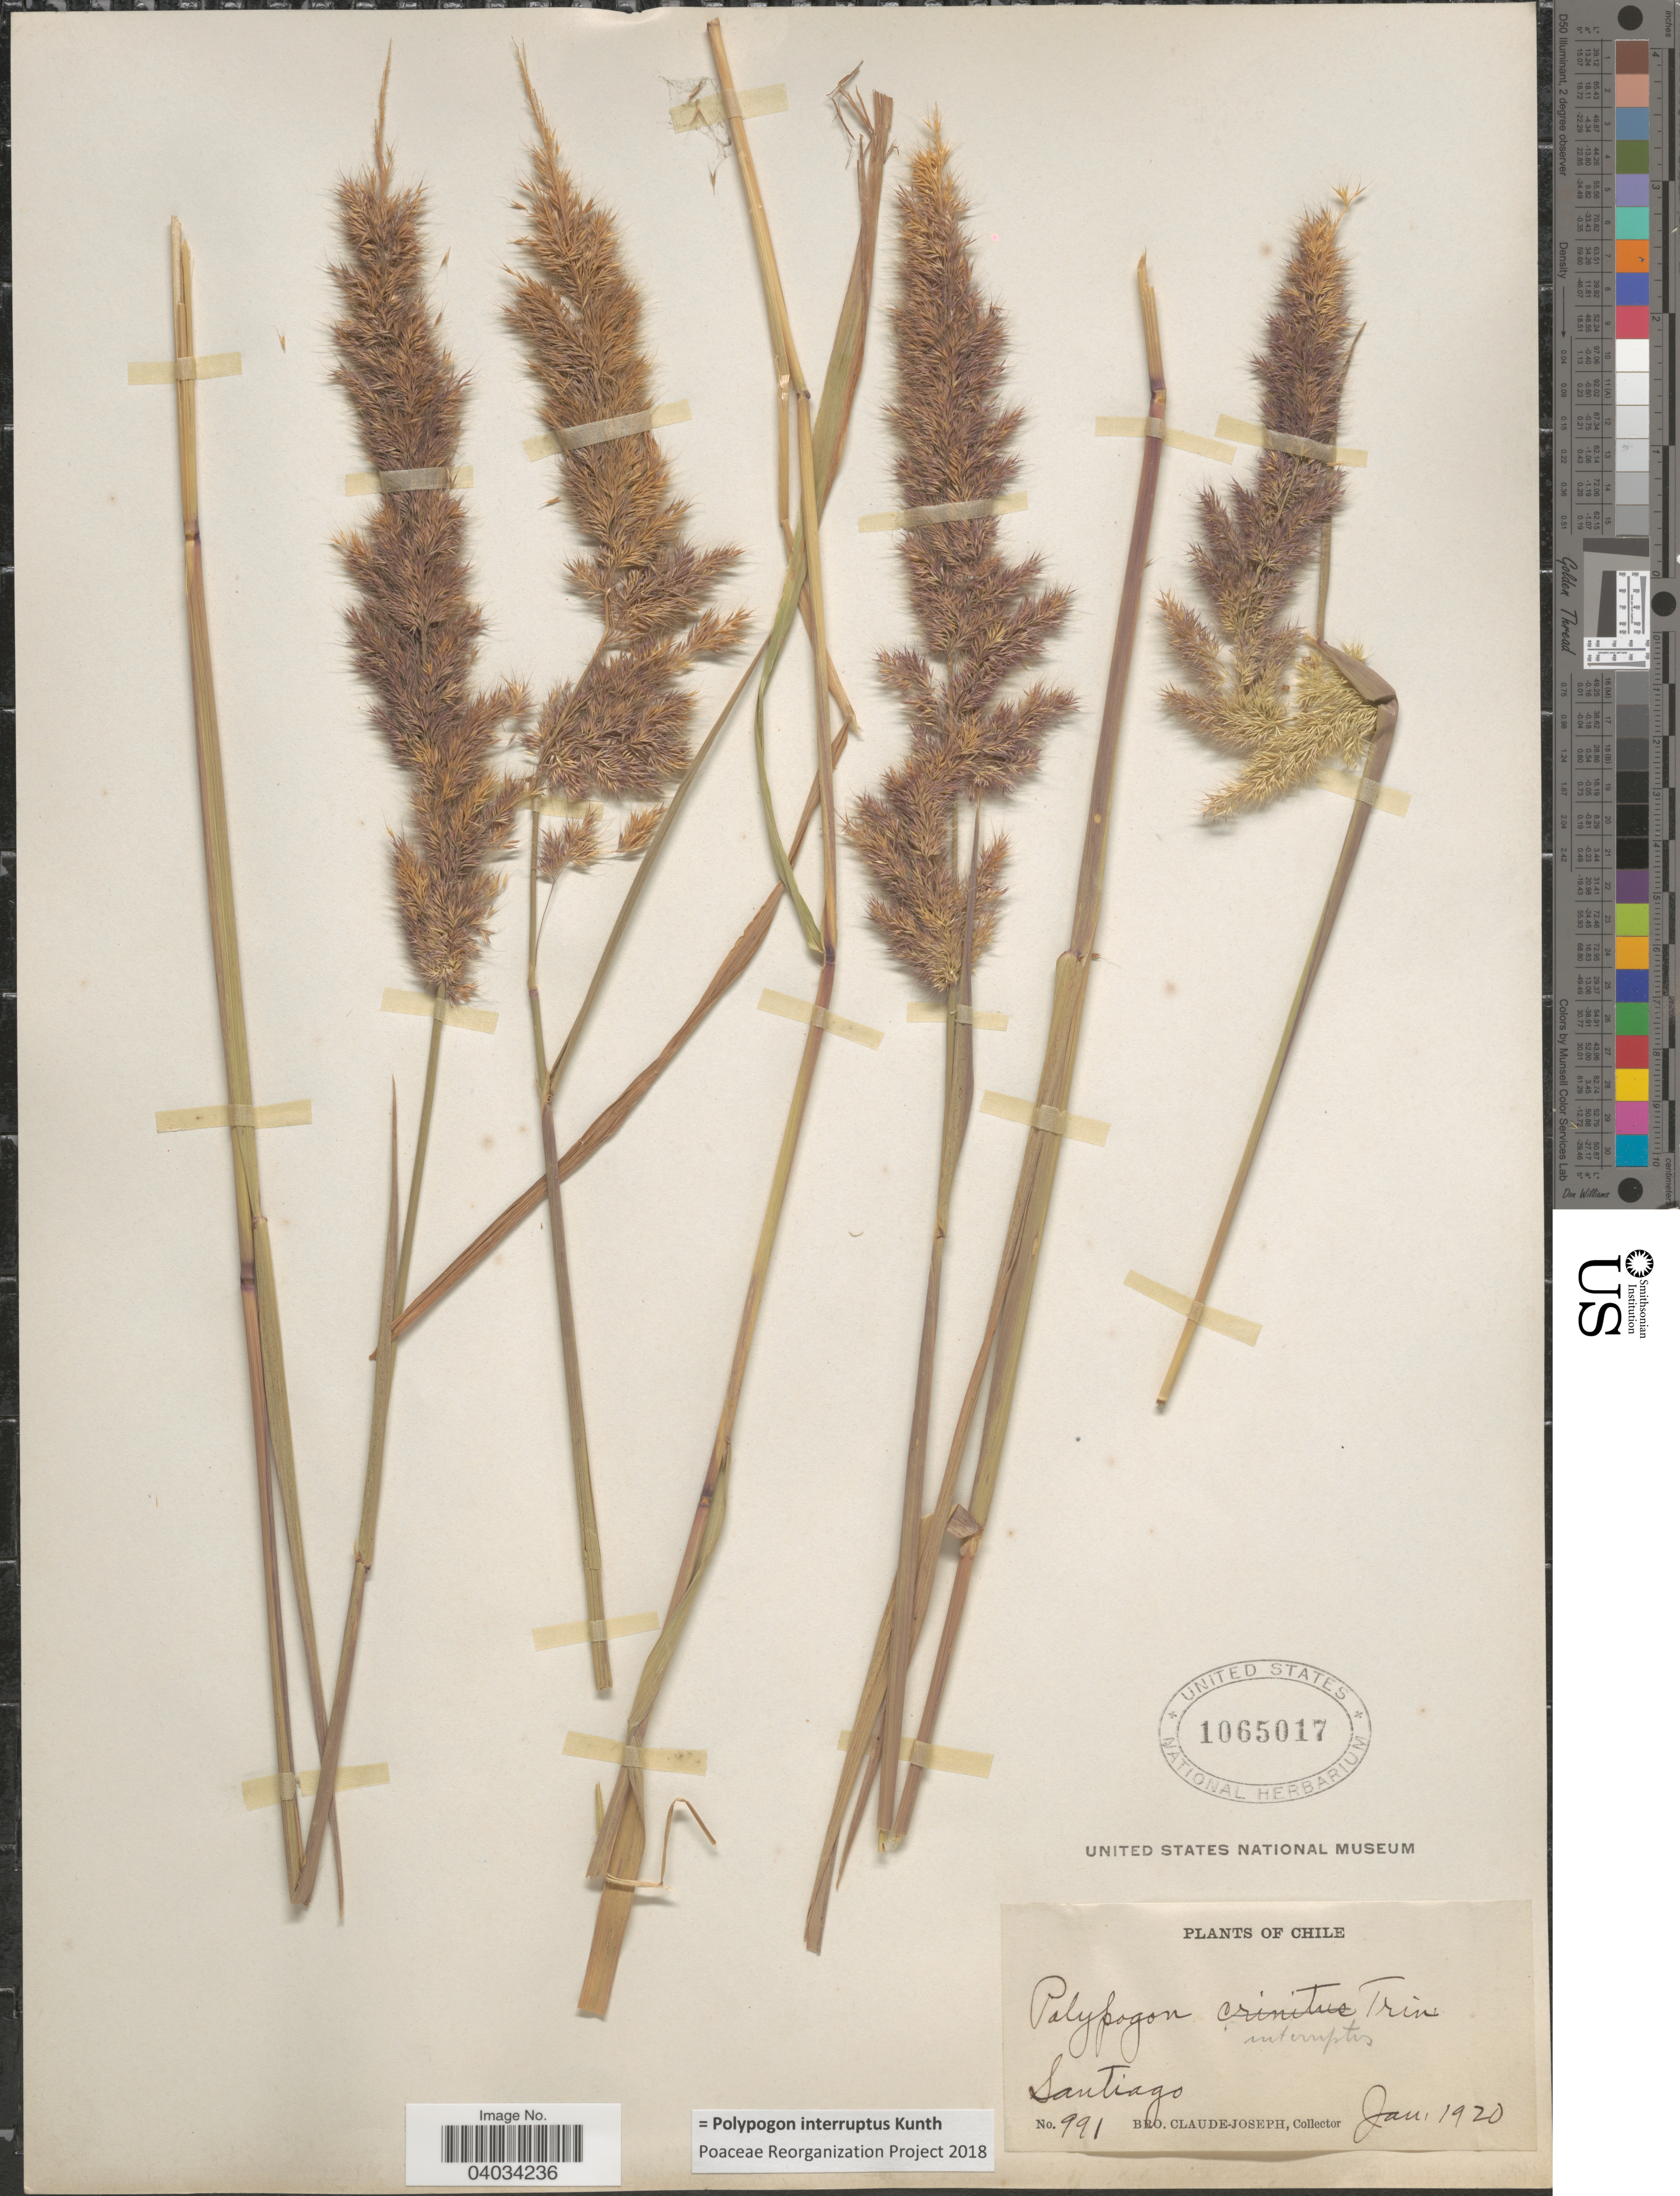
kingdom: Plantae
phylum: Tracheophyta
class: Liliopsida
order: Poales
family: Poaceae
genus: Polypogon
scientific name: Polypogon interruptus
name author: Kunth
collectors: Bro. Claude-Joseph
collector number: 991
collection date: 1920-01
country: Chile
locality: Santiago.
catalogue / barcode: US 1065017